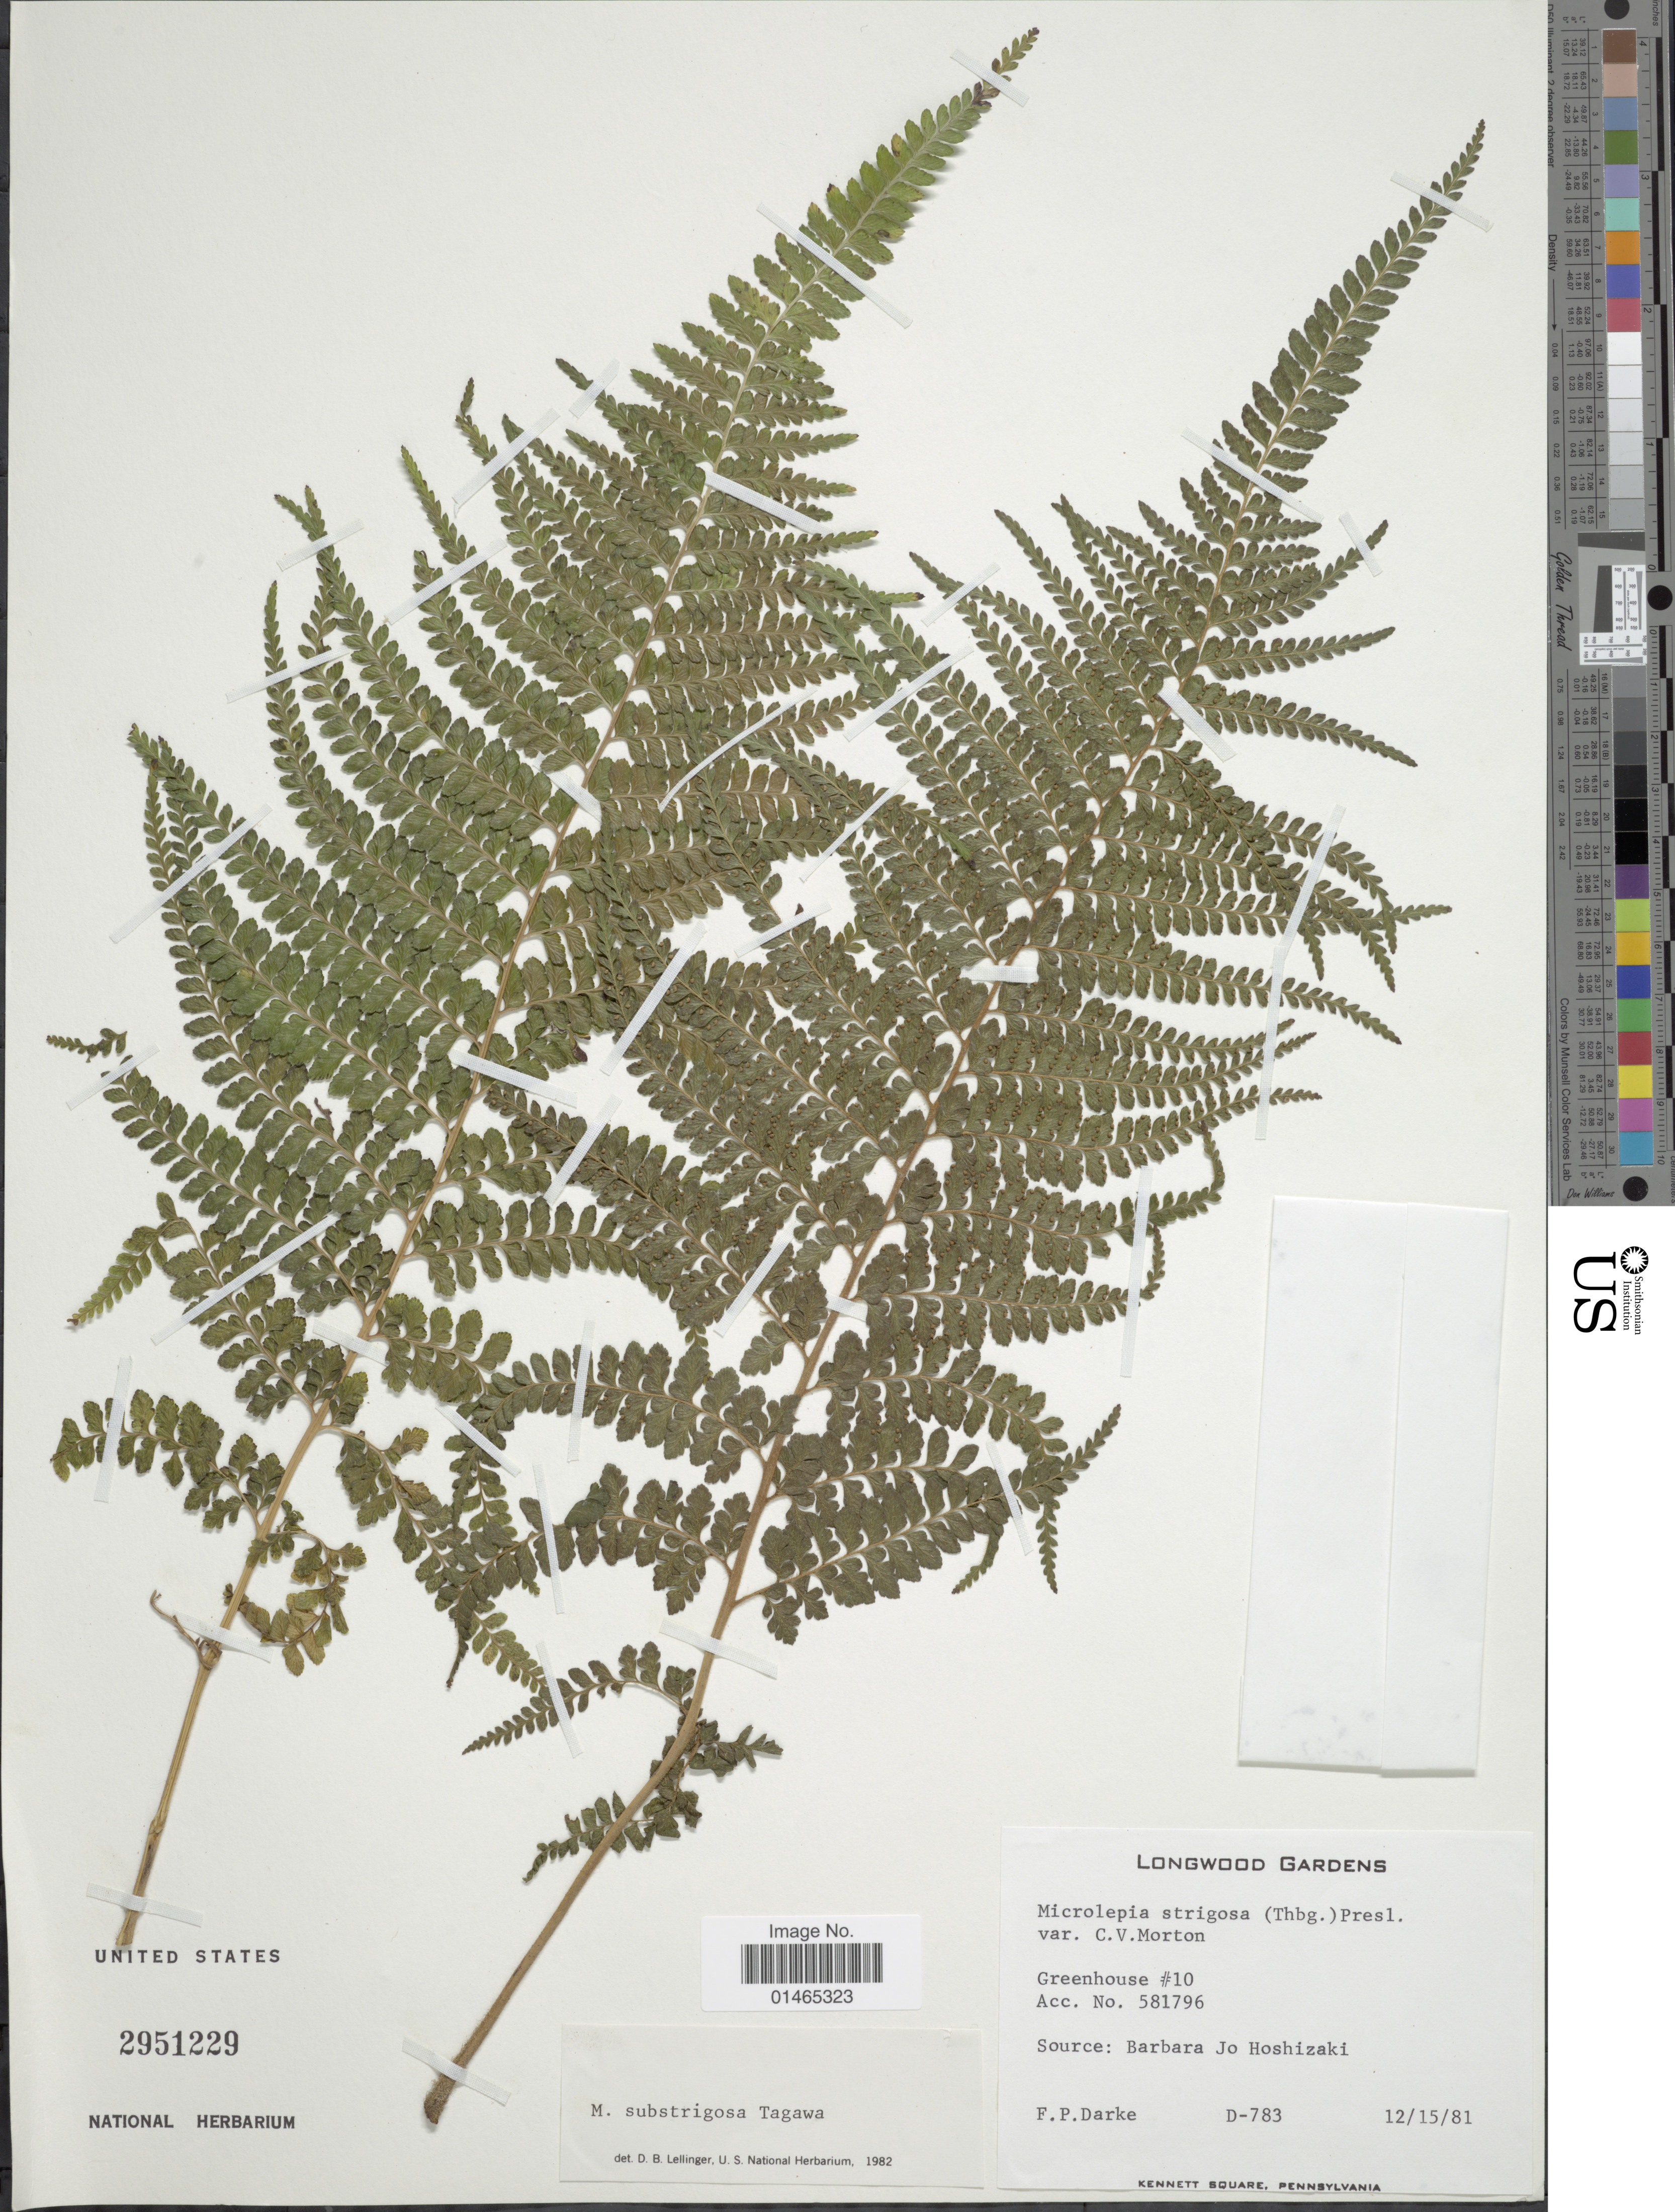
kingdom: Plantae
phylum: Tracheophyta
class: Polypodiopsida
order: Polypodiales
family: Dennstaedtiaceae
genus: Microlepia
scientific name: Microlepia strigosa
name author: (Thunb.) J. Presl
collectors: F. Darke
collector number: D-783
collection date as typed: Transcribed d/m/y: 15/12/81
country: United States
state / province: Pennsylvania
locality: Longwood gardens. Greenhouse #10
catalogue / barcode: US 2951229